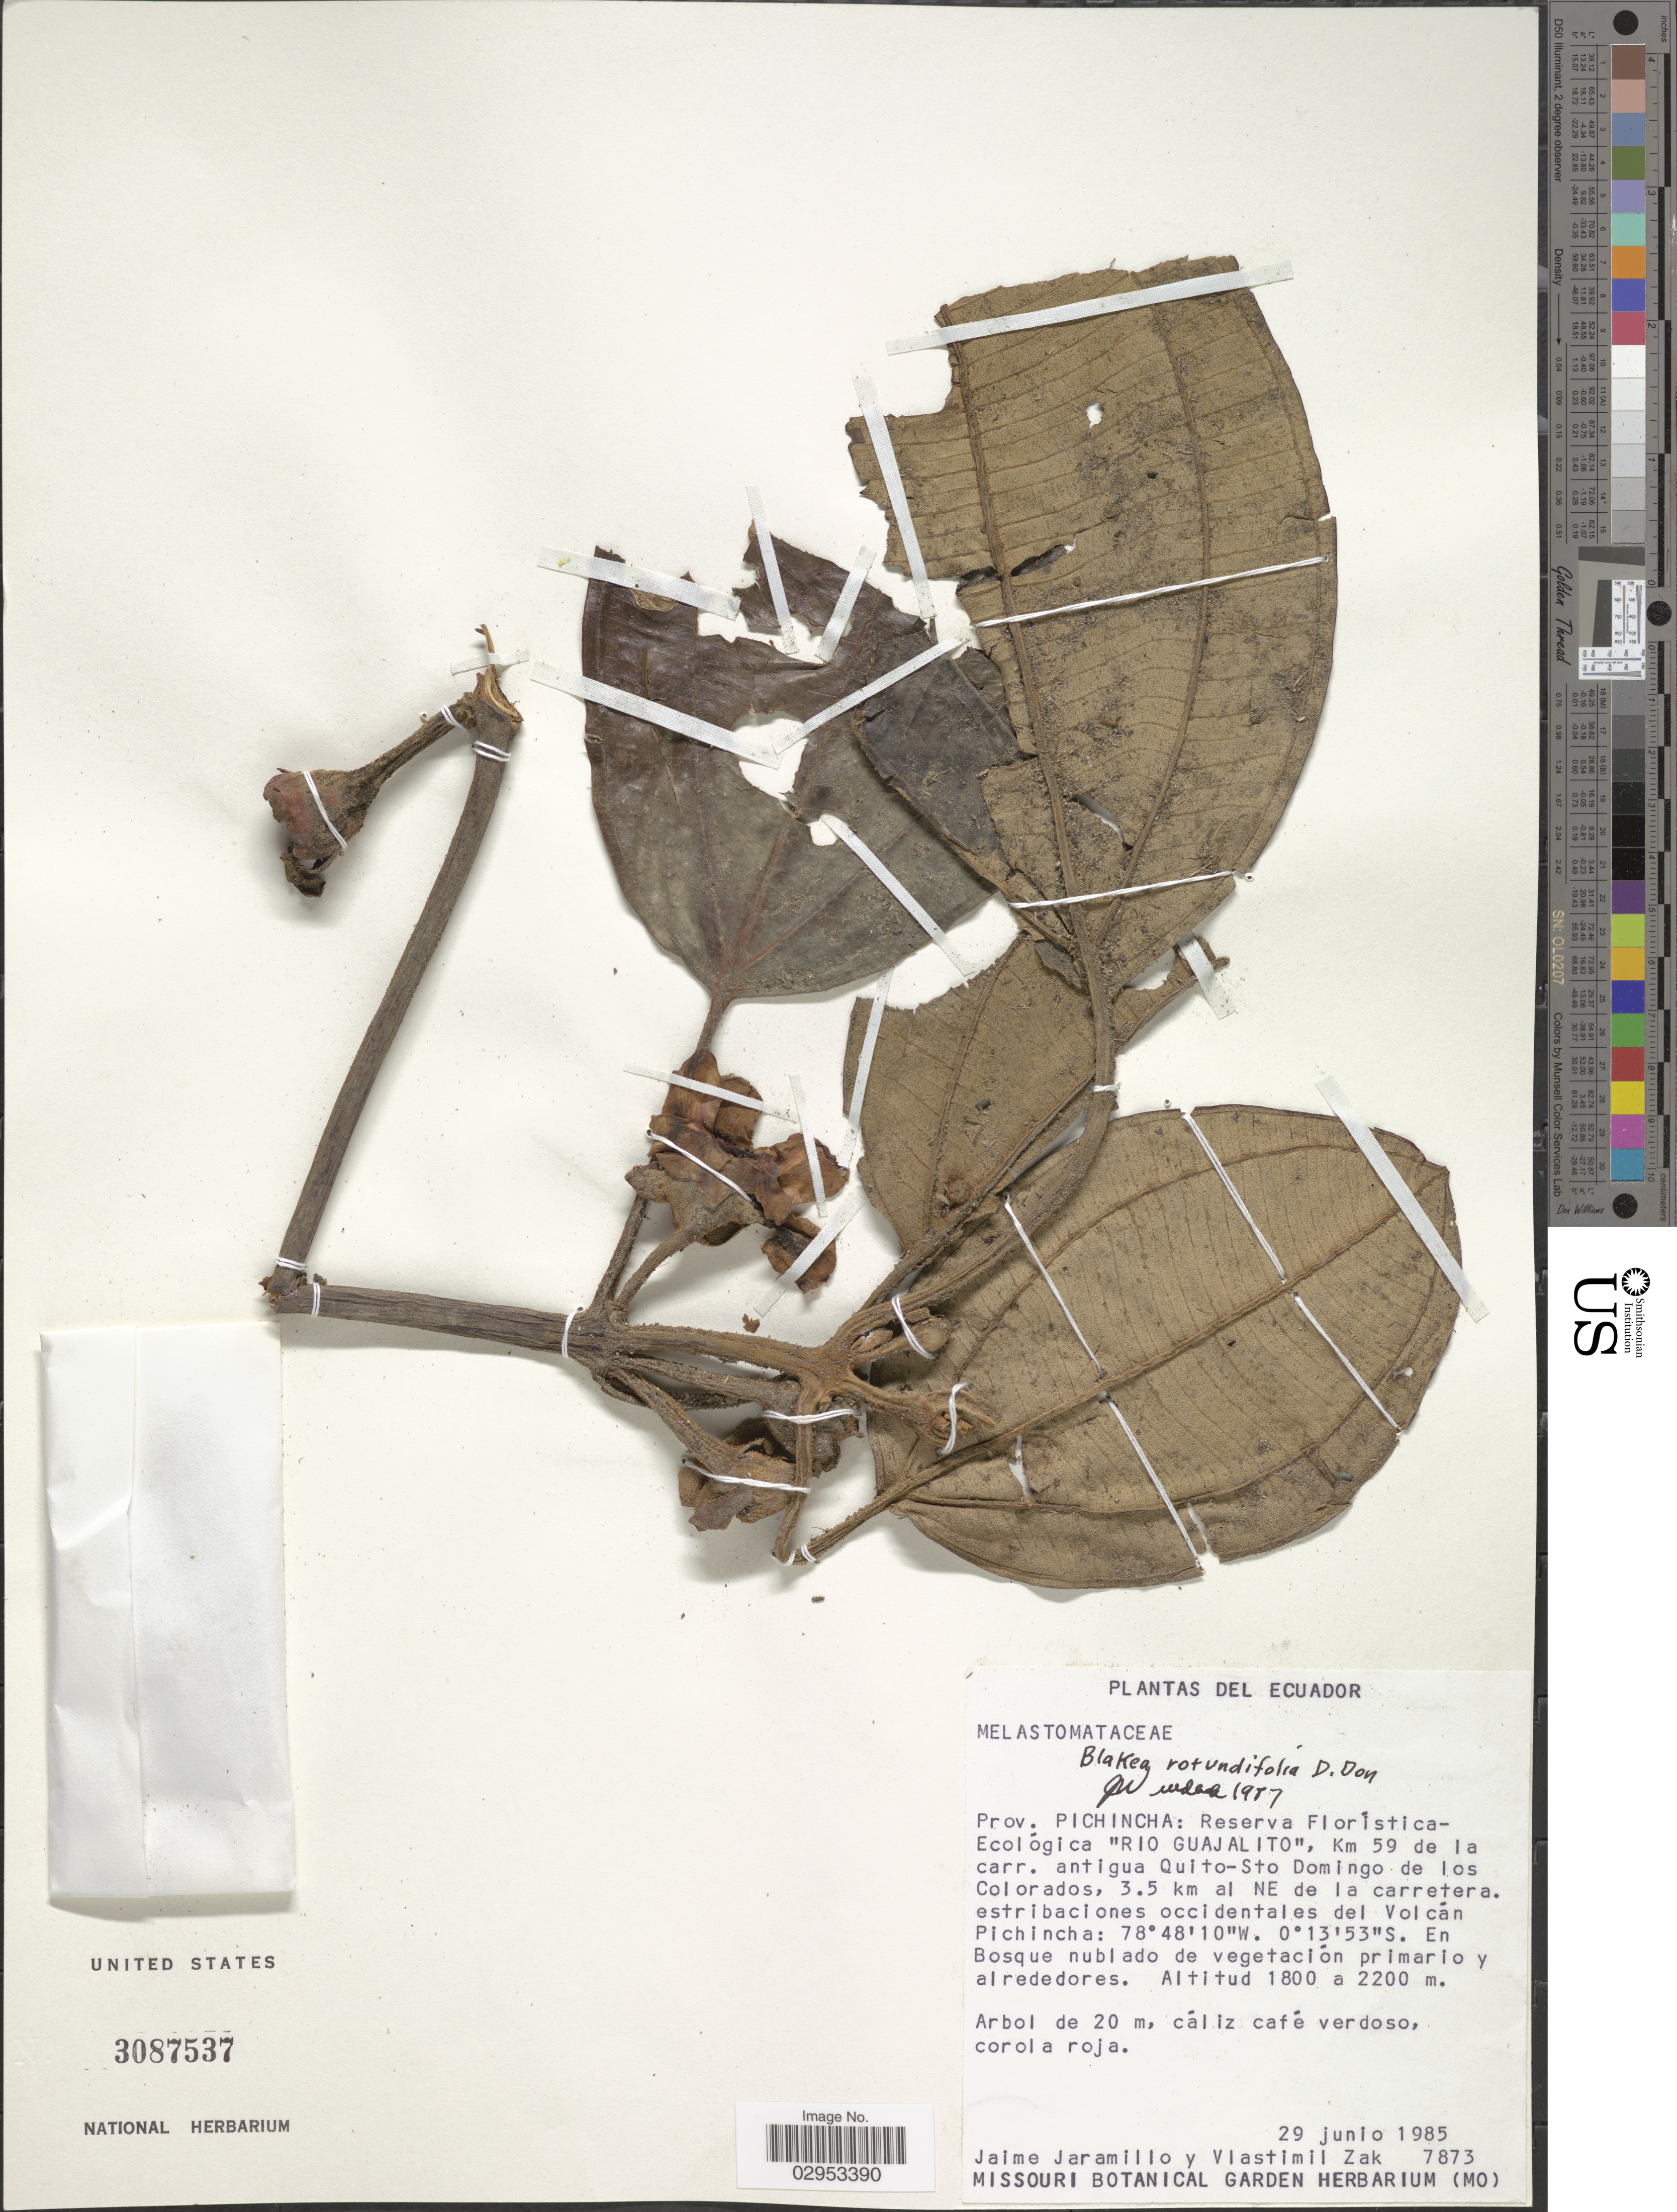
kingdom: Plantae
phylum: Tracheophyta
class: Magnoliopsida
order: Myrtales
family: Melastomataceae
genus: Blakea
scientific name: Blakea rotundifolia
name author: D. Don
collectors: J. Jaramillo & V. Zak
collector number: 7873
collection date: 1985-06-29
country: Ecuador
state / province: Pichincha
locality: Reserva Florística-Ecológica "Rio Guajalito", Km 59 de la carr. antigua Quito-Sto Domingo de los Colorados, 3.5 km al NE de la carretera. estribaciones occidentales del Volcán Pichincha.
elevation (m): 1800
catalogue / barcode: US 3087537